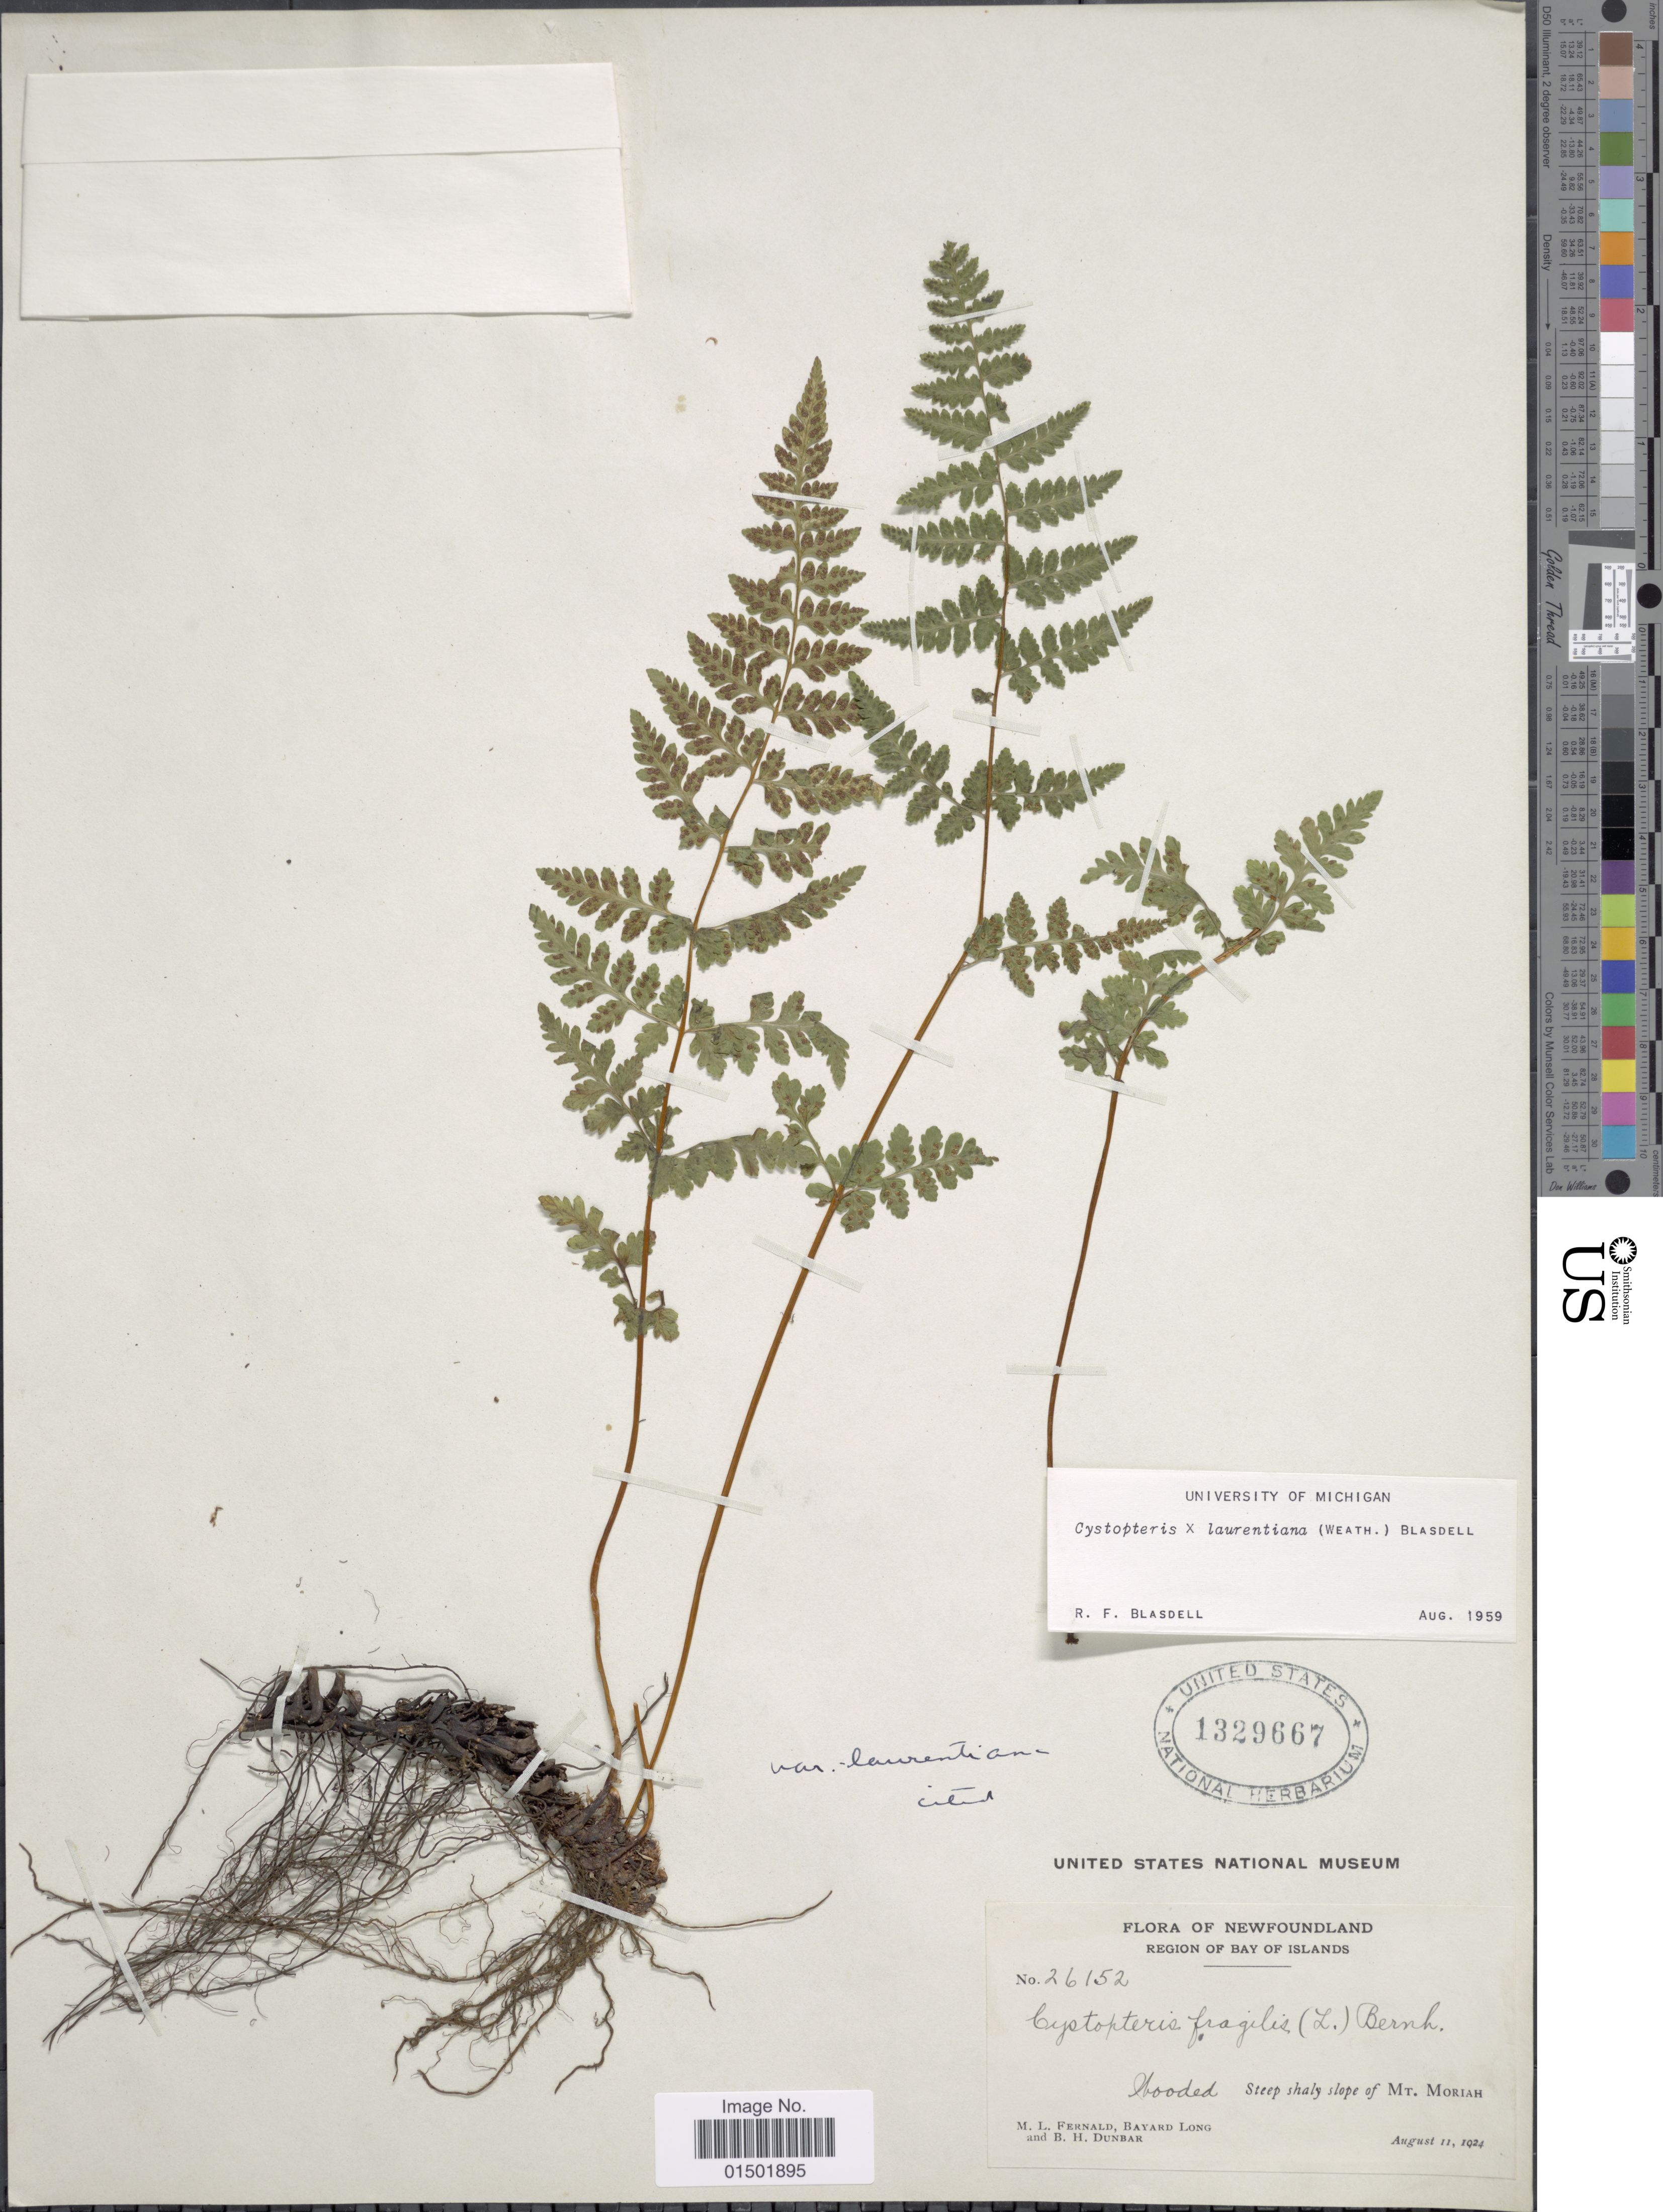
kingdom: Plantae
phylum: Tracheophyta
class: Polypodiopsida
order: Polypodiales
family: Cystopteridaceae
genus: Cystopteris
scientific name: Cystopteris laurentiana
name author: (Weath.) Blasdell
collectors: M. L. Fernald, B. Long & B. Dunbar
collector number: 26152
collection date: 1924-08-11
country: Canada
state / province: Newfoundland and Labrador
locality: Region Bay Islands. Wooded steep shaly slope of Mt. Moriah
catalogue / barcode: US 1329667